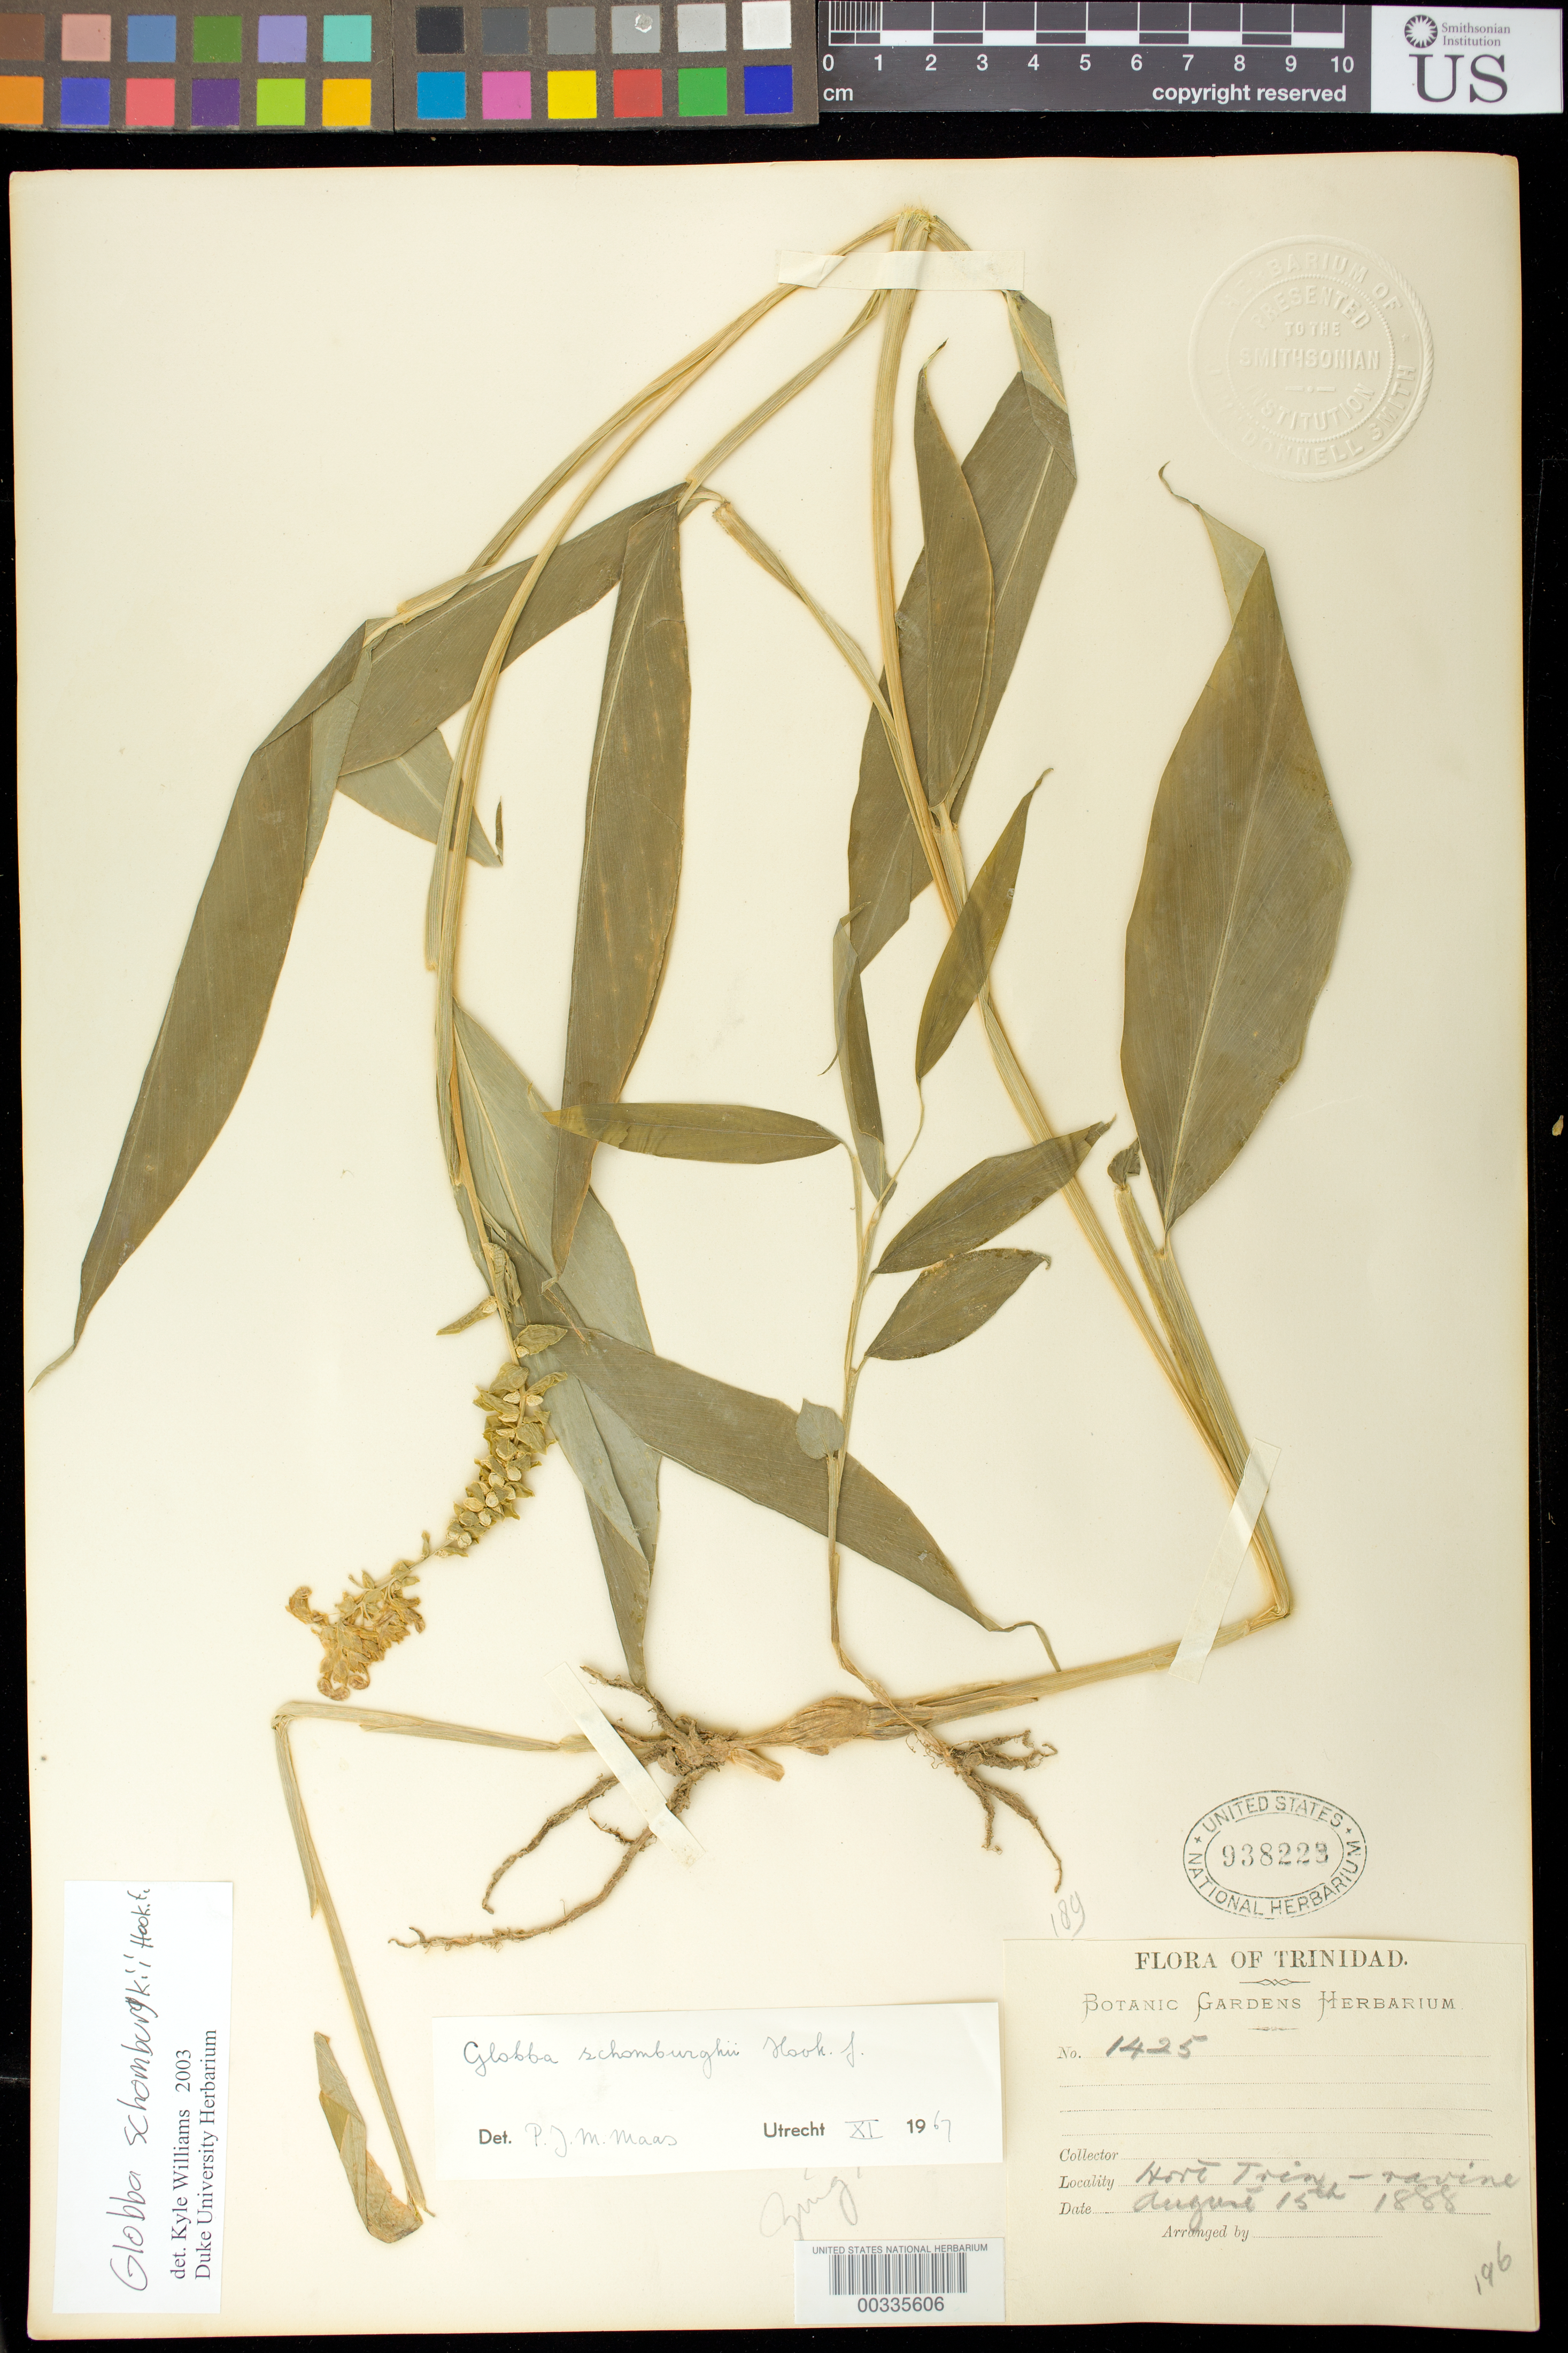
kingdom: Plantae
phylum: Tracheophyta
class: Liliopsida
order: Zingiberales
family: Zingiberaceae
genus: Globba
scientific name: Globba schomburgkii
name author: Hook. f.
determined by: Maas, Paul J. M.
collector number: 1425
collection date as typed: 15 Aug 1888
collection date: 1888-08-15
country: Trinidad and Tobago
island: Trinidad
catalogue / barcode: US 938223